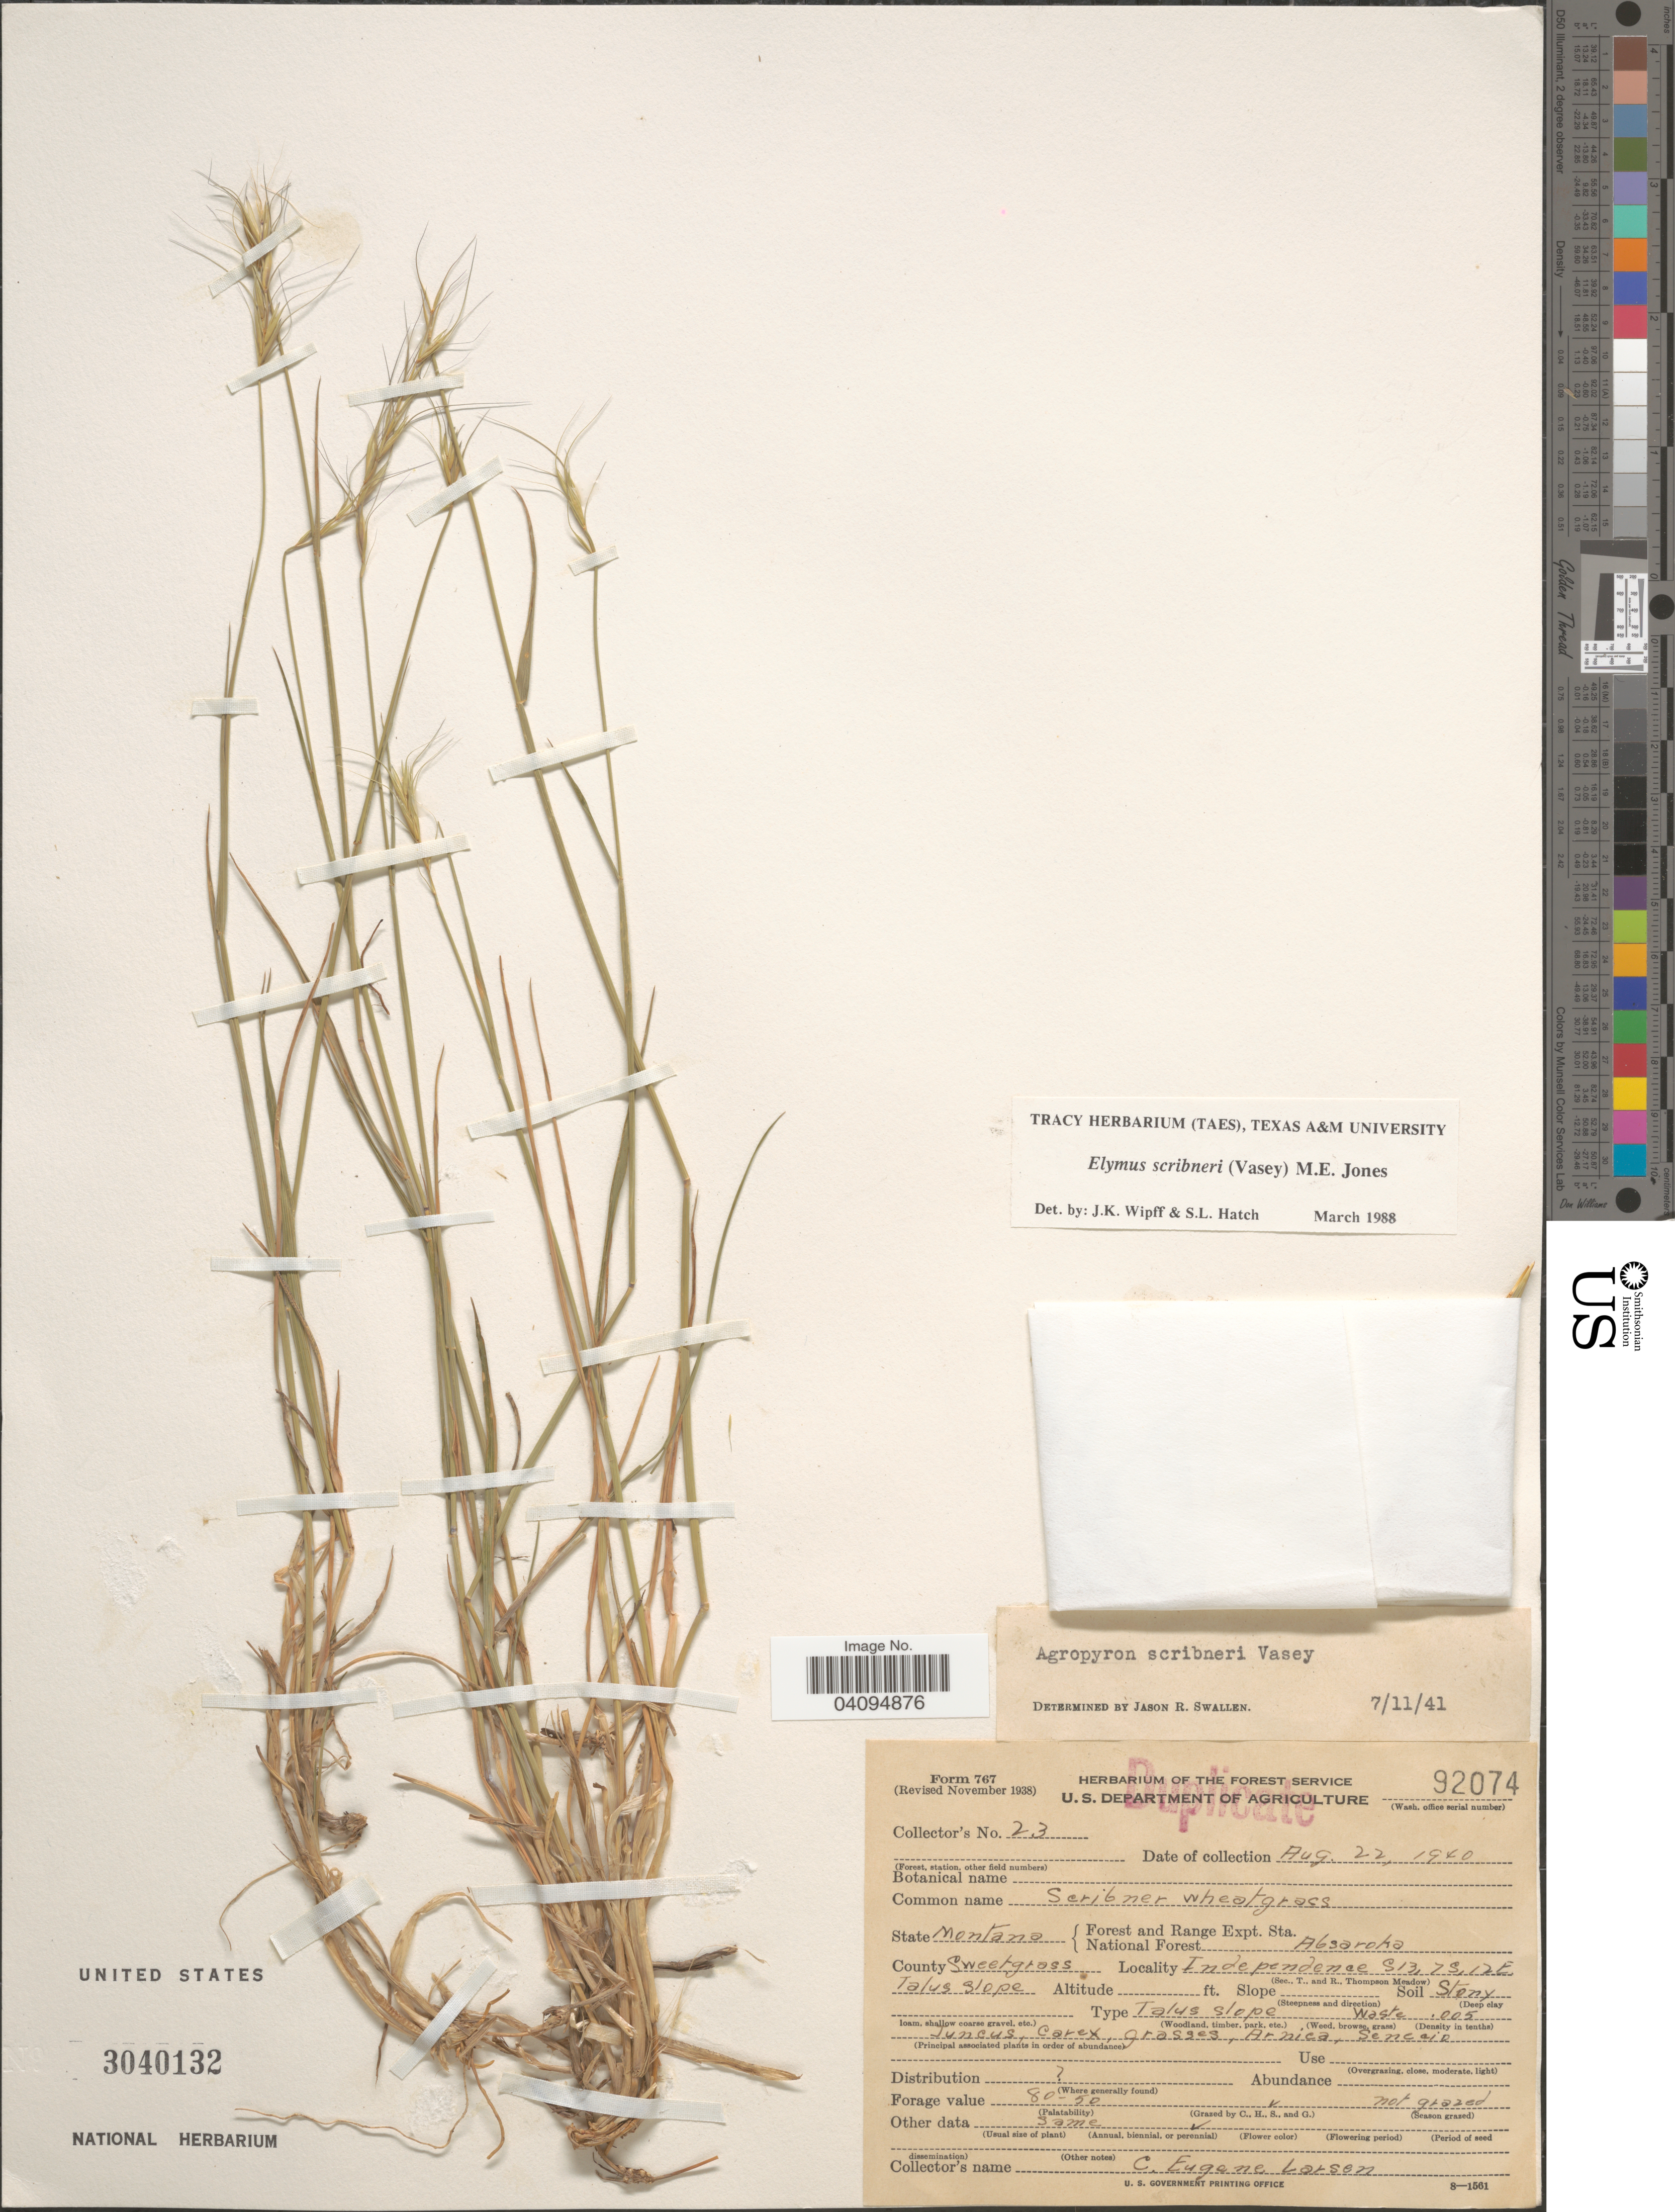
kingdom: Plantae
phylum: Tracheophyta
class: Liliopsida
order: Poales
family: Poaceae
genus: Elymus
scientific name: Elymus scribneri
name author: (Vasey) M.E. Jones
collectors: C. Larsen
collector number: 23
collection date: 1940-08-22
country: United States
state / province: Montana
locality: Forest and Range Expt. Sta. National Forest Absaroka. County Sweetgrass. Independence S13, 7S, 12E.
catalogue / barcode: US 3040132